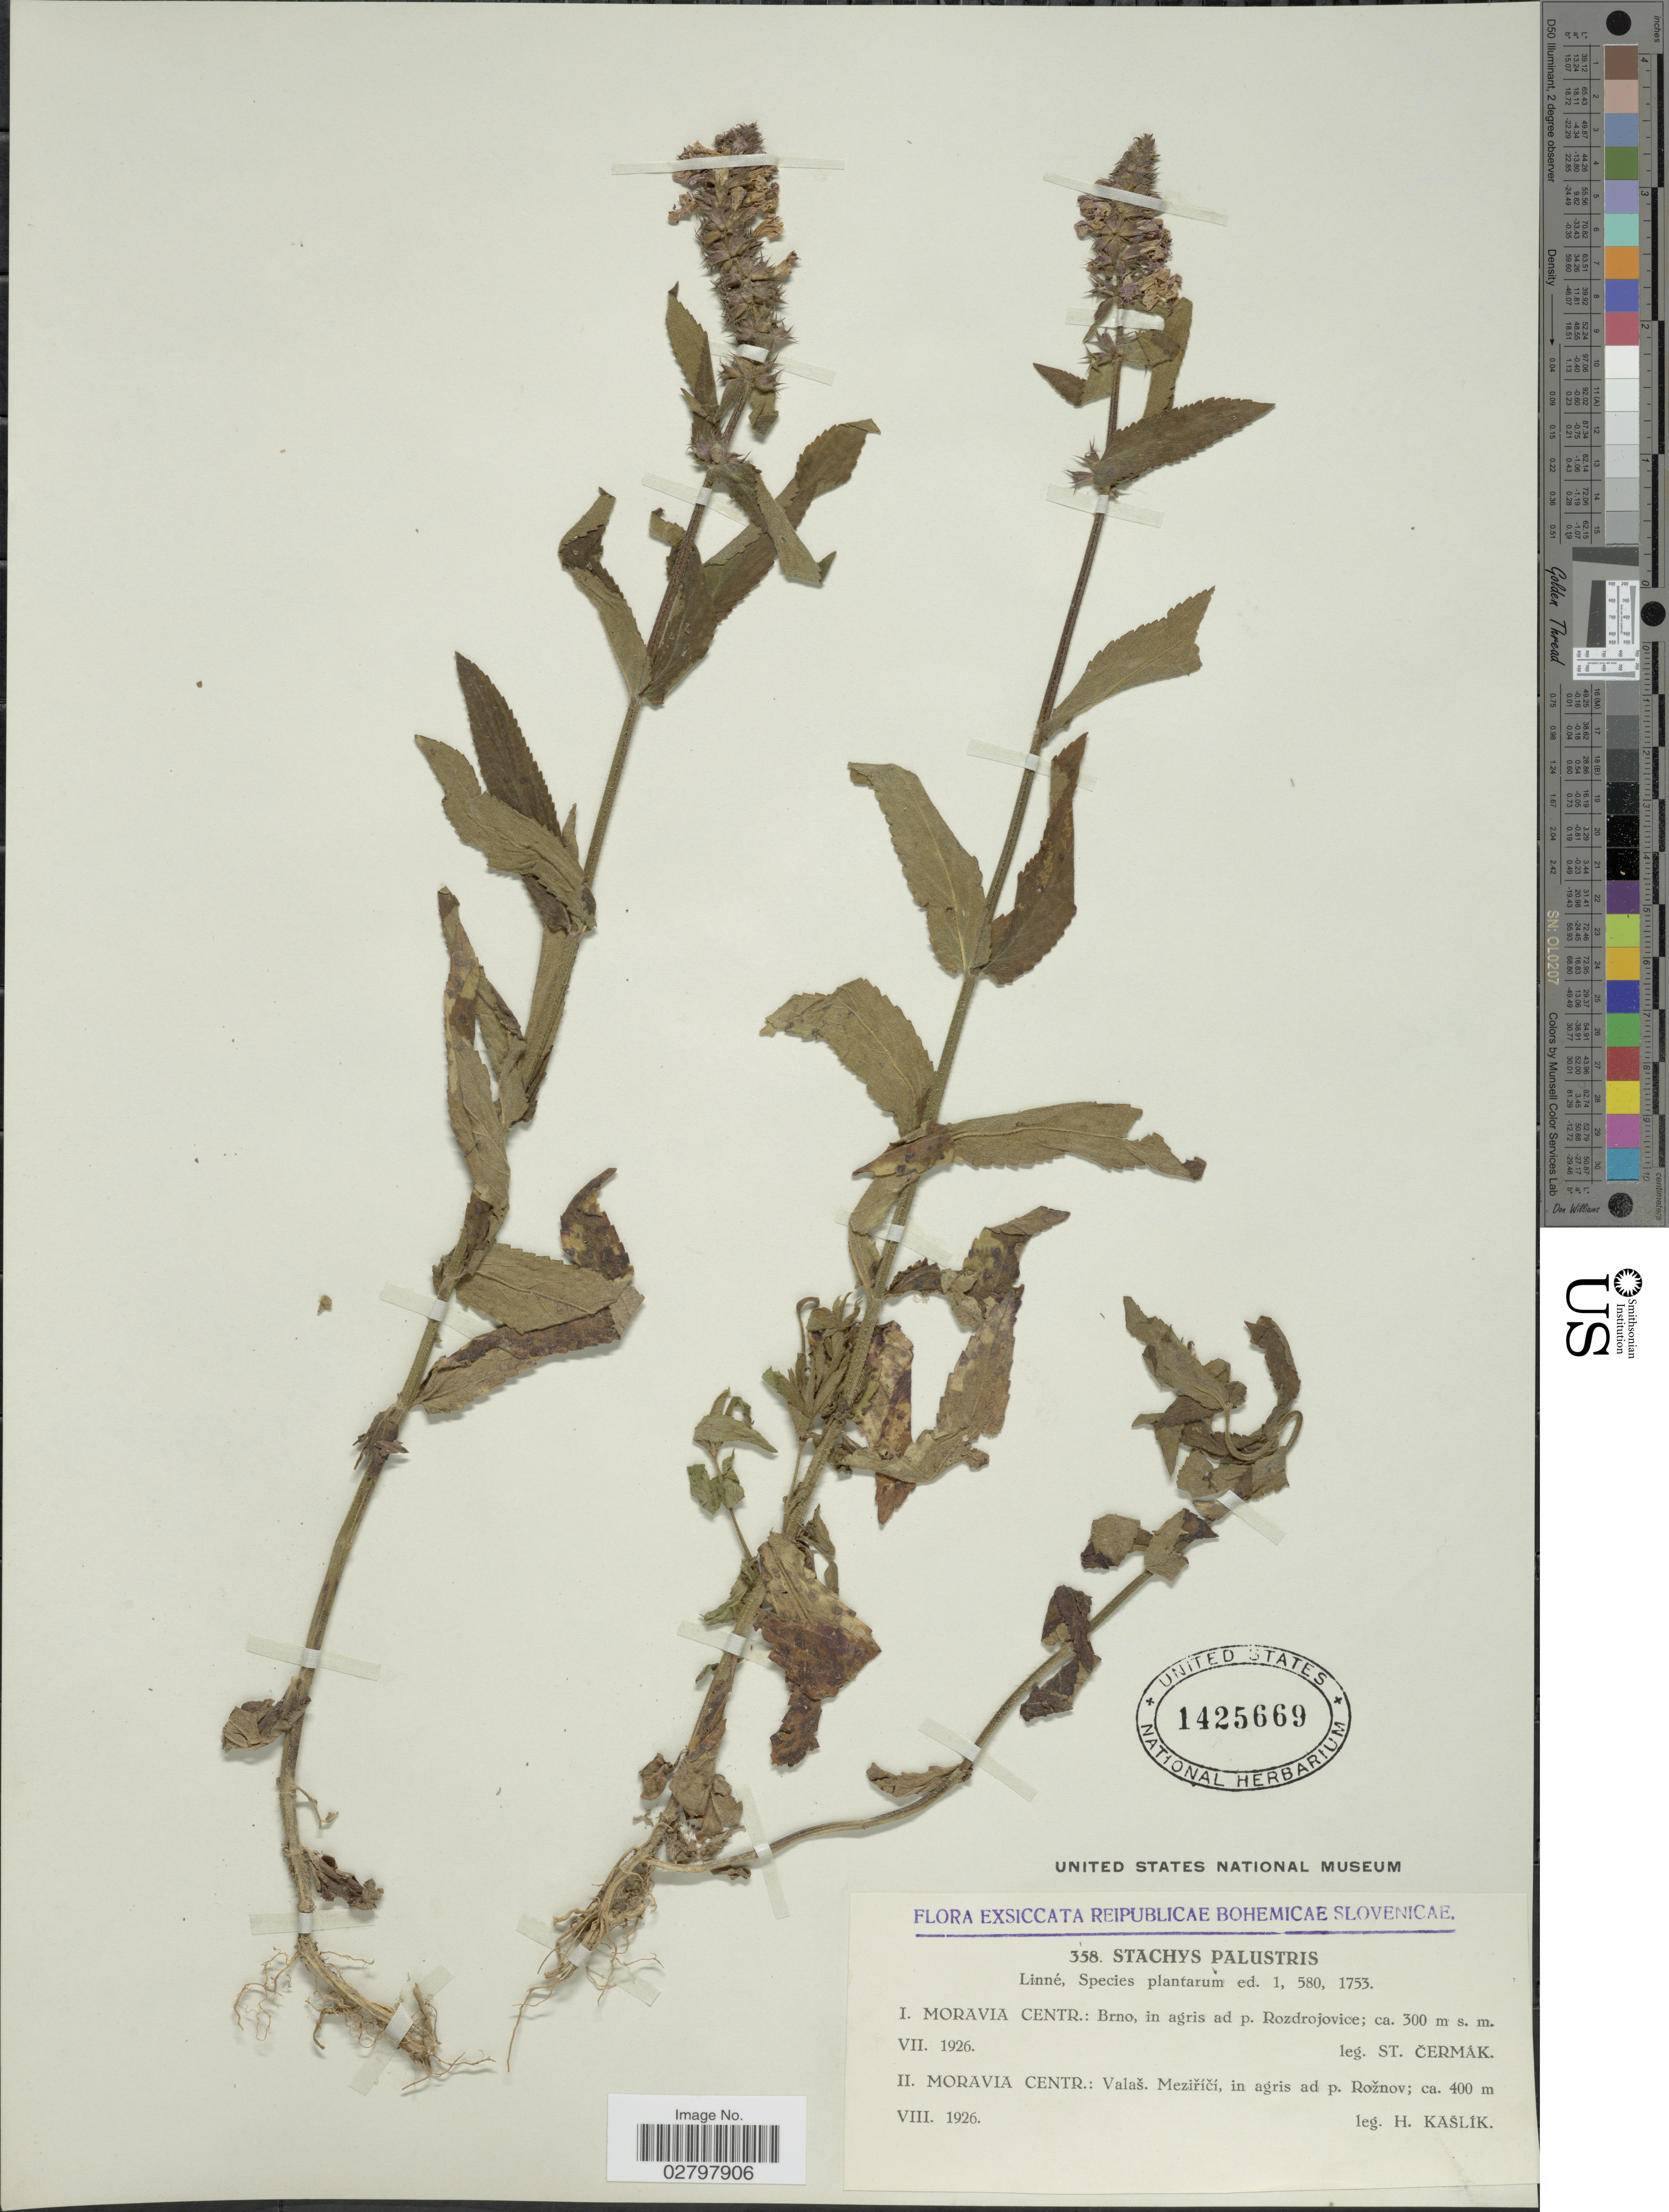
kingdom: Plantae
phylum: Tracheophyta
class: Magnoliopsida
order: Lamiales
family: Lamiaceae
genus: Stachys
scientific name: Stachys palustris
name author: L.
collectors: H. Kaslik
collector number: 358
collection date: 1926-08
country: Czechia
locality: Moravia Centr.: Valas. Mezirící, in agris ad p. Roznov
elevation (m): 400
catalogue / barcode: US 1425669-2